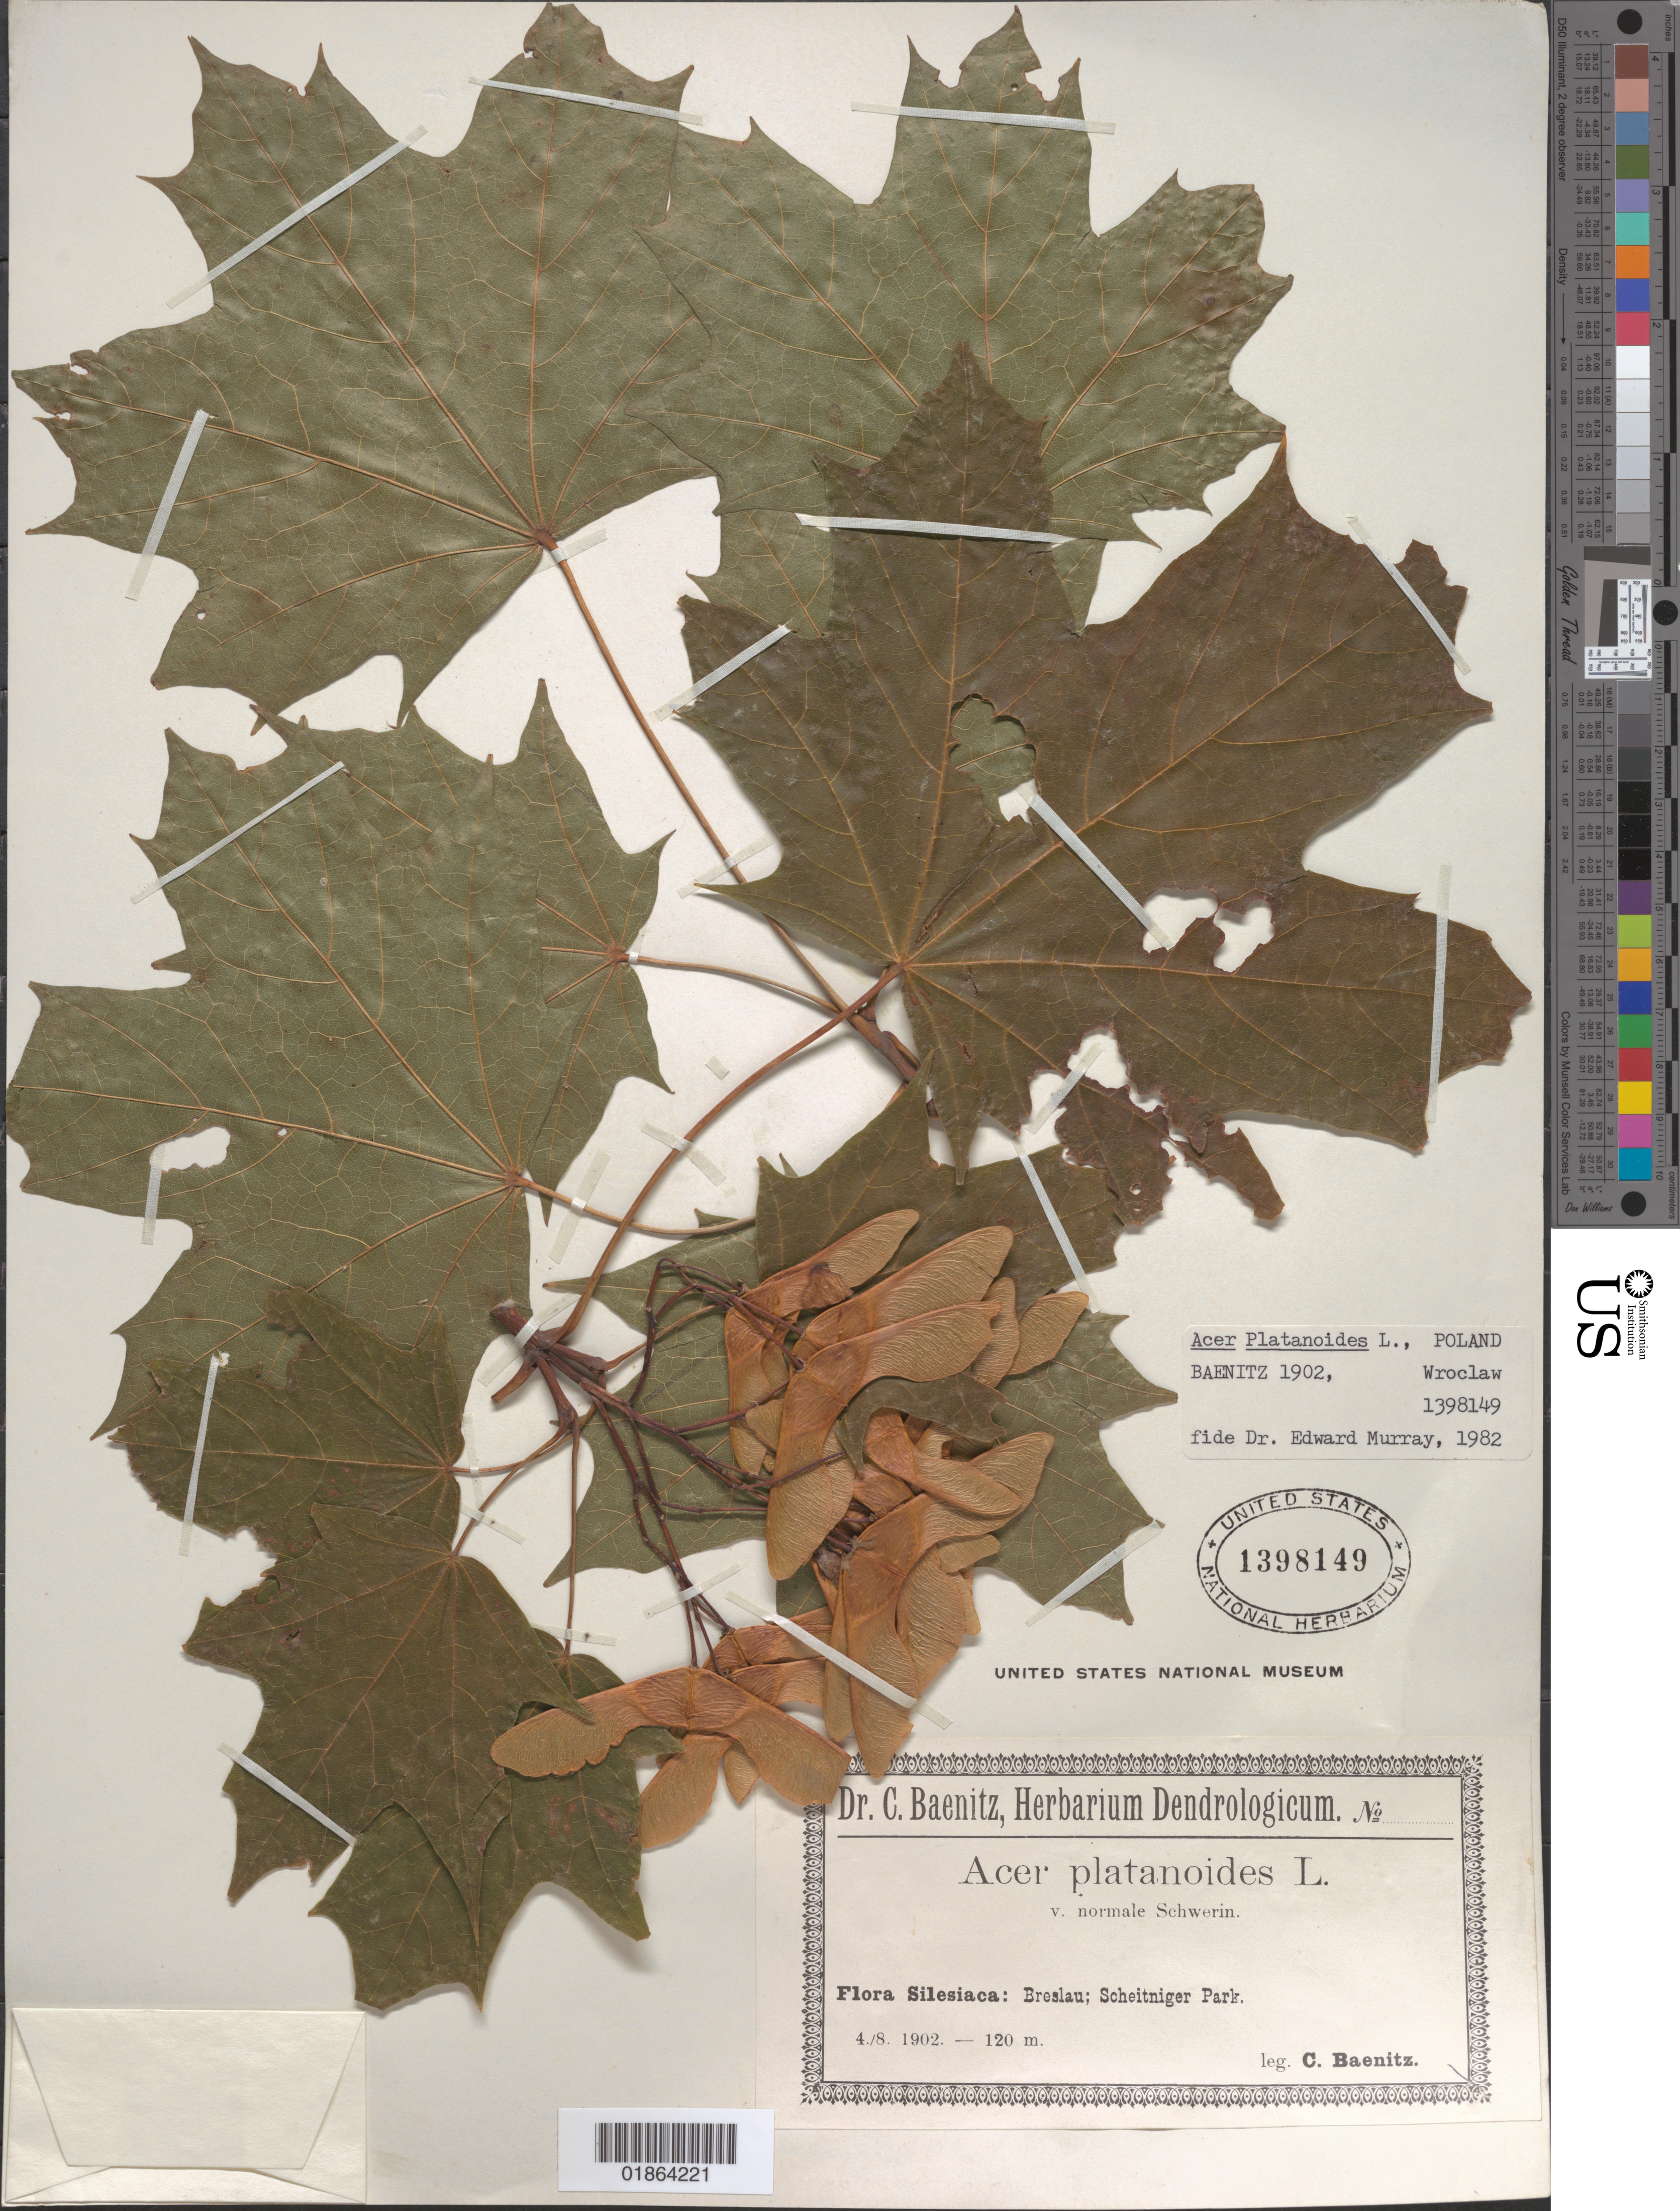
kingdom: Plantae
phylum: Tracheophyta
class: Magnoliopsida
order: Sapindales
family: Sapindaceae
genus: Acer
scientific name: Acer platanoides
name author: L.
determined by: Murray, Edward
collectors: C. G. Baenitz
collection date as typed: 4/8 1902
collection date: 1902-08-04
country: Poland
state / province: Dolnoslaskie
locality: Breslau [Wroclaw]; Scheitniger Park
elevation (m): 120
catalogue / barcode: US 1398149